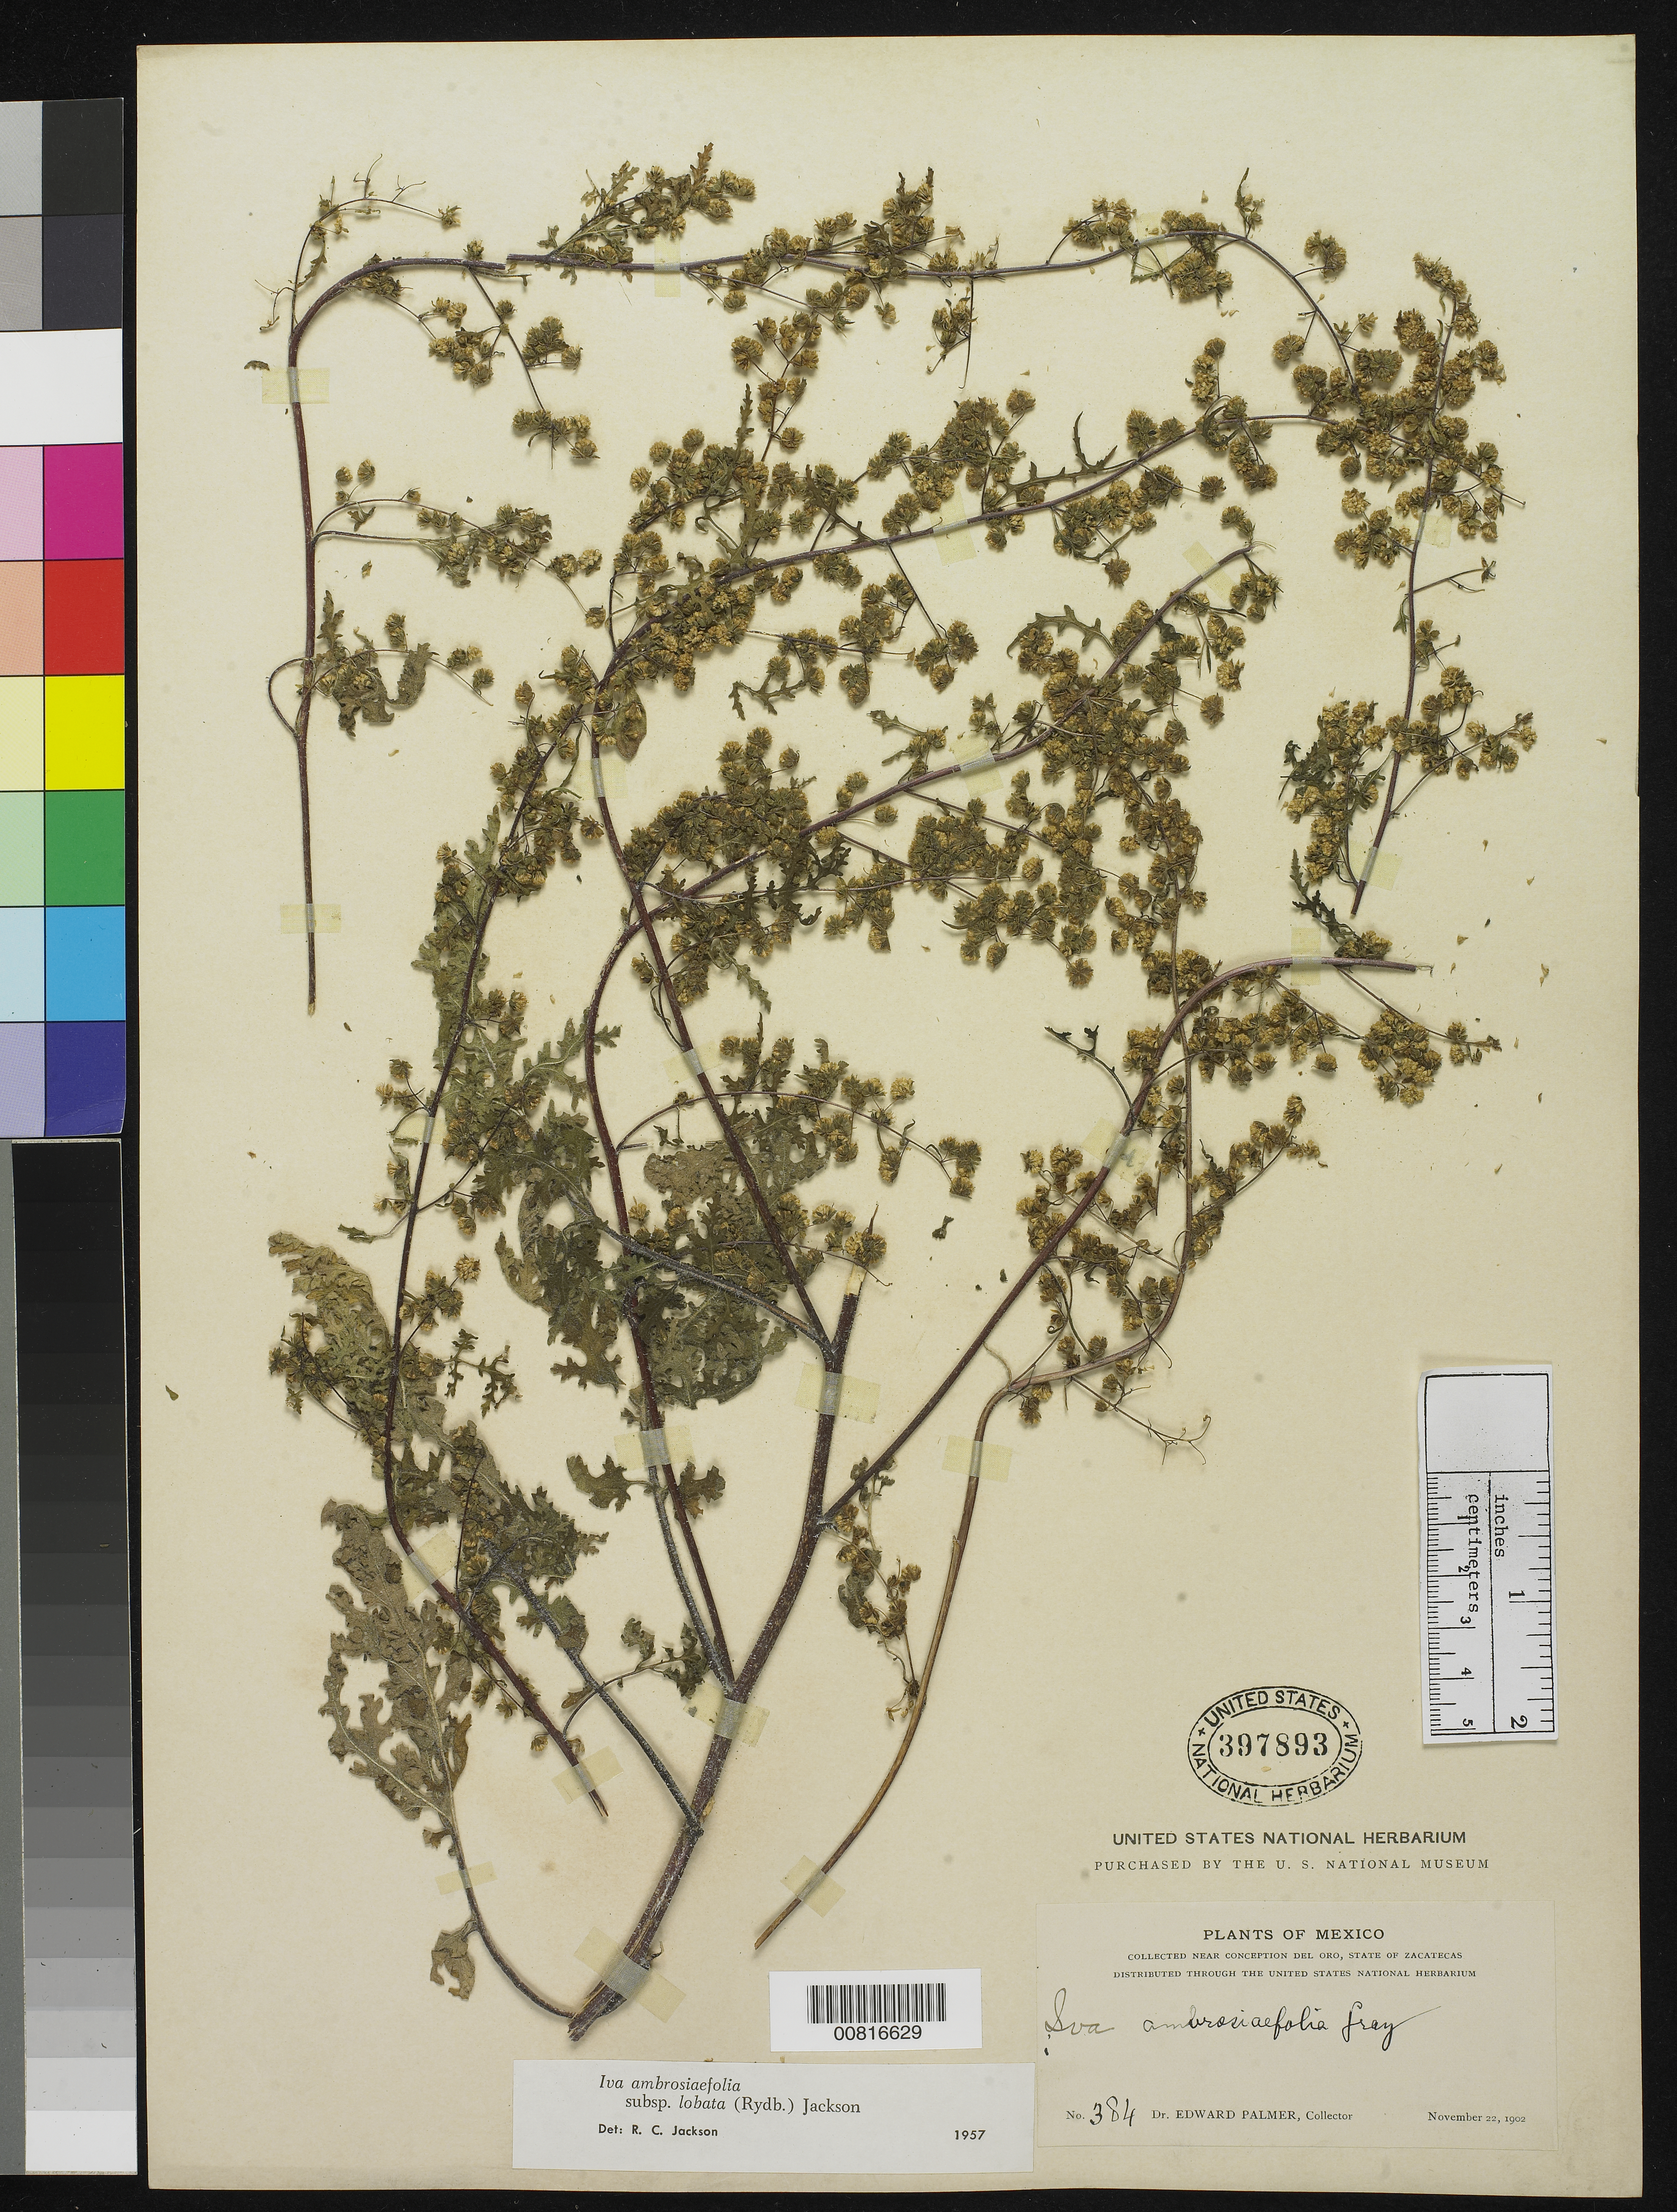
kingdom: Plantae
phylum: Tracheophyta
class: Magnoliopsida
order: Asterales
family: Asteraceae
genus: Iva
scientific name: Iva ambrosiifolia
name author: (A. Gray) A. Gray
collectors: E. Palmer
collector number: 384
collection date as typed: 22 Nov 1902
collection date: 1902-11-22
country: Mexico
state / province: San Luis Potosí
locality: Near Concepción del Oro, Zacatecas.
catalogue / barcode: US 397893